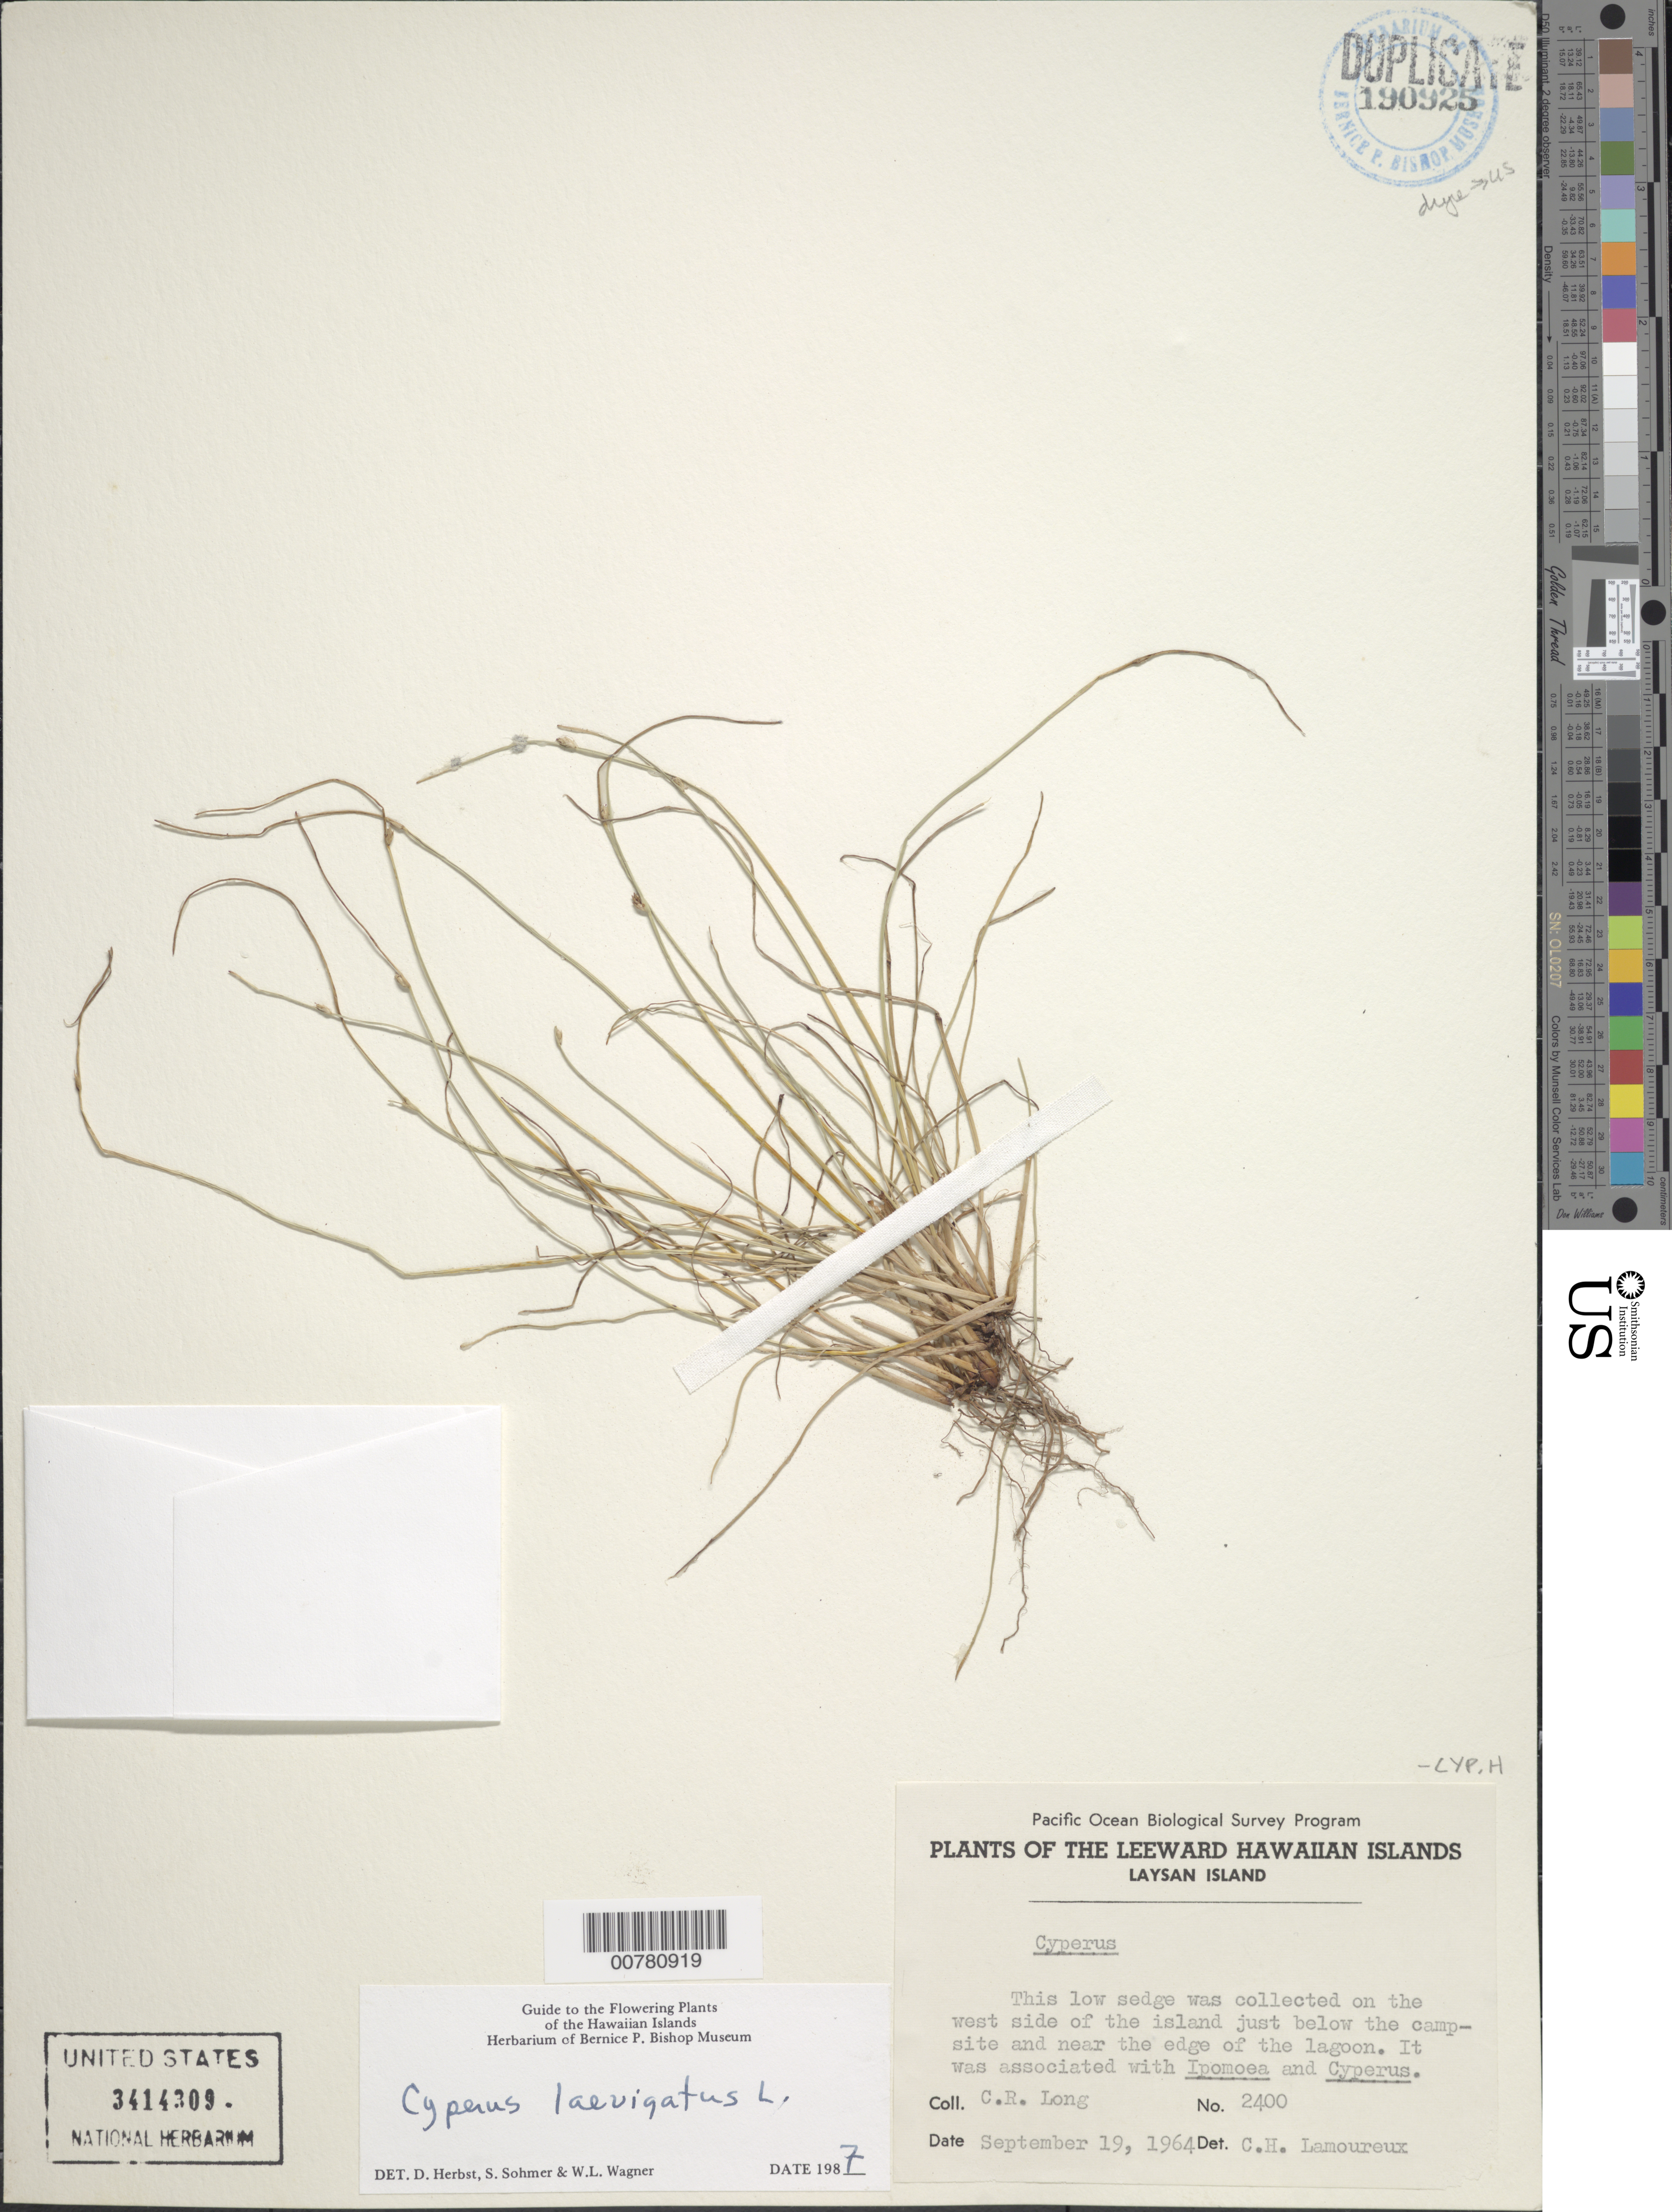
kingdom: Plantae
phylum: Tracheophyta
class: Liliopsida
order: Poales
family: Cyperaceae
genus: Cyperus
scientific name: Cyperus laevigatus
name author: L.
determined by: Wagner, W. L.; Herbst, D. R.; Sohmer, S. H.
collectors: C. Long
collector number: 2400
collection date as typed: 19 Sep 1964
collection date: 1964-09-19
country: United States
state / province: Hawaii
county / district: Honolulu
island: Laysan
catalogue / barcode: US 3414309